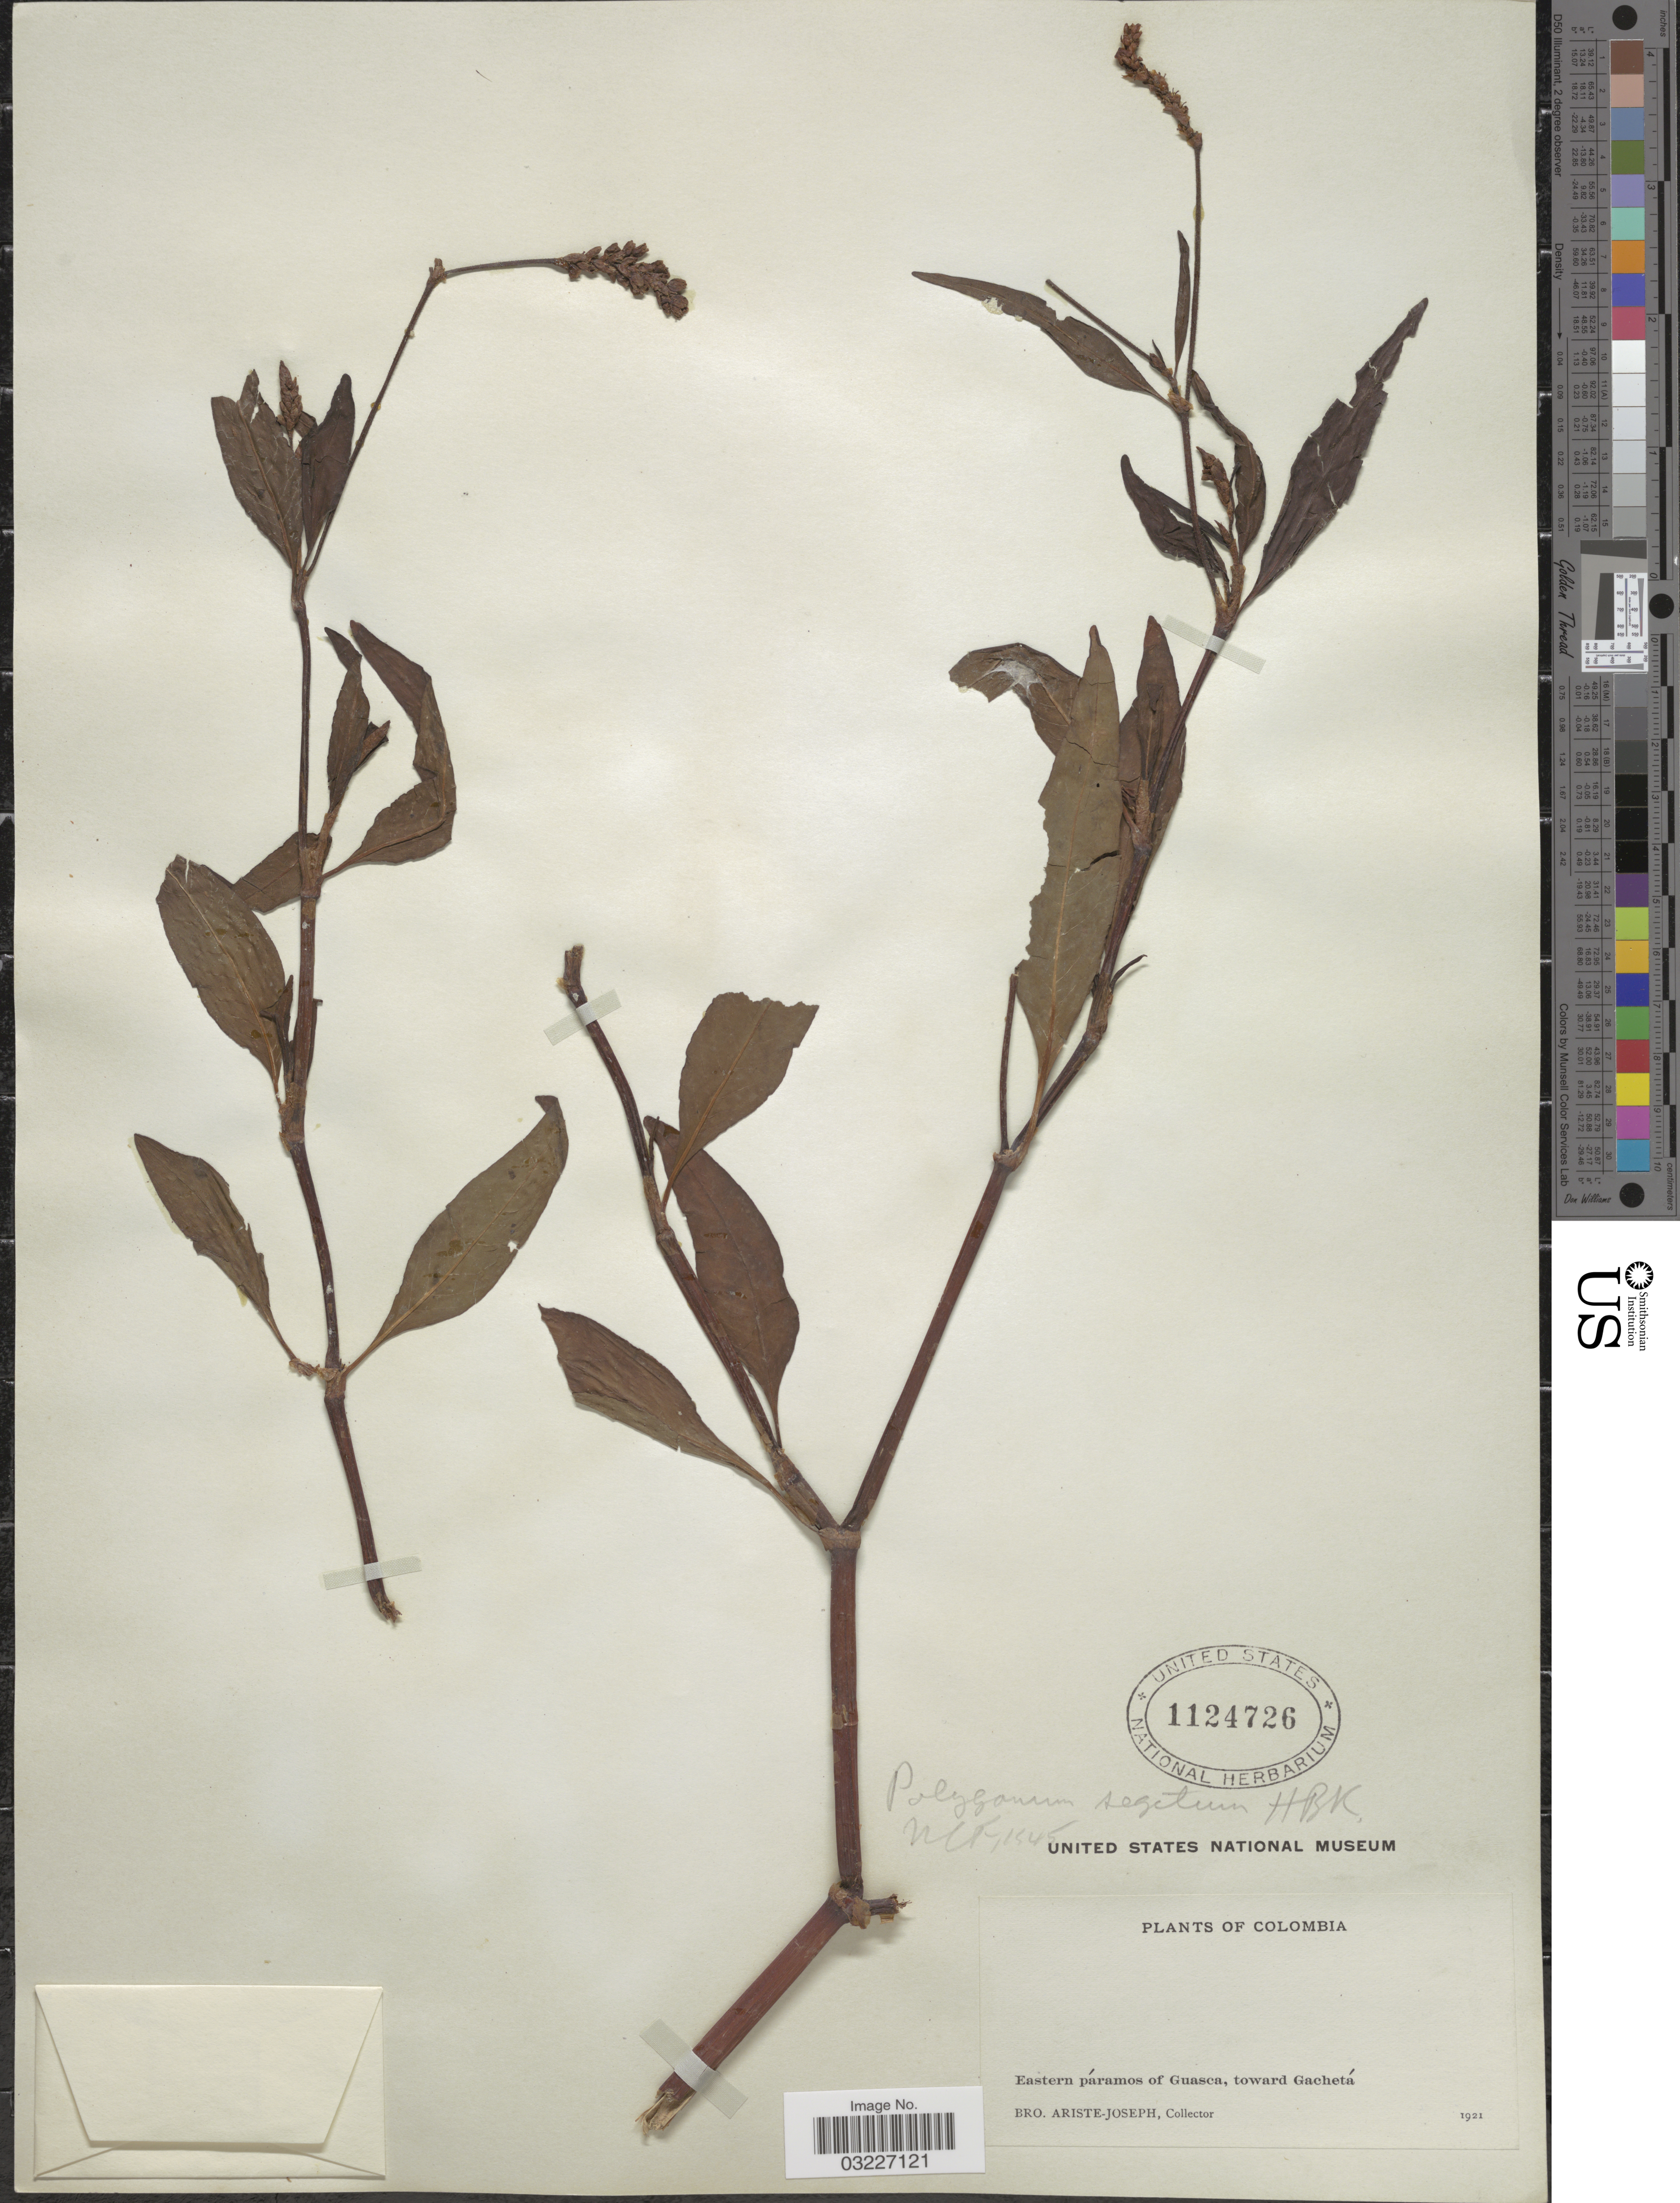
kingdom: Plantae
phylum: Tracheophyta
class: Magnoliopsida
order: Caryophyllales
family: Polygonaceae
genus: Polygonum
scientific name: Polygonum segetum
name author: Kunth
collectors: Bro. Ariste-Joseph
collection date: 1921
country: Colombia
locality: Eastern páramos of Guasca, toward Gachetá.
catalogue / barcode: US 1124726